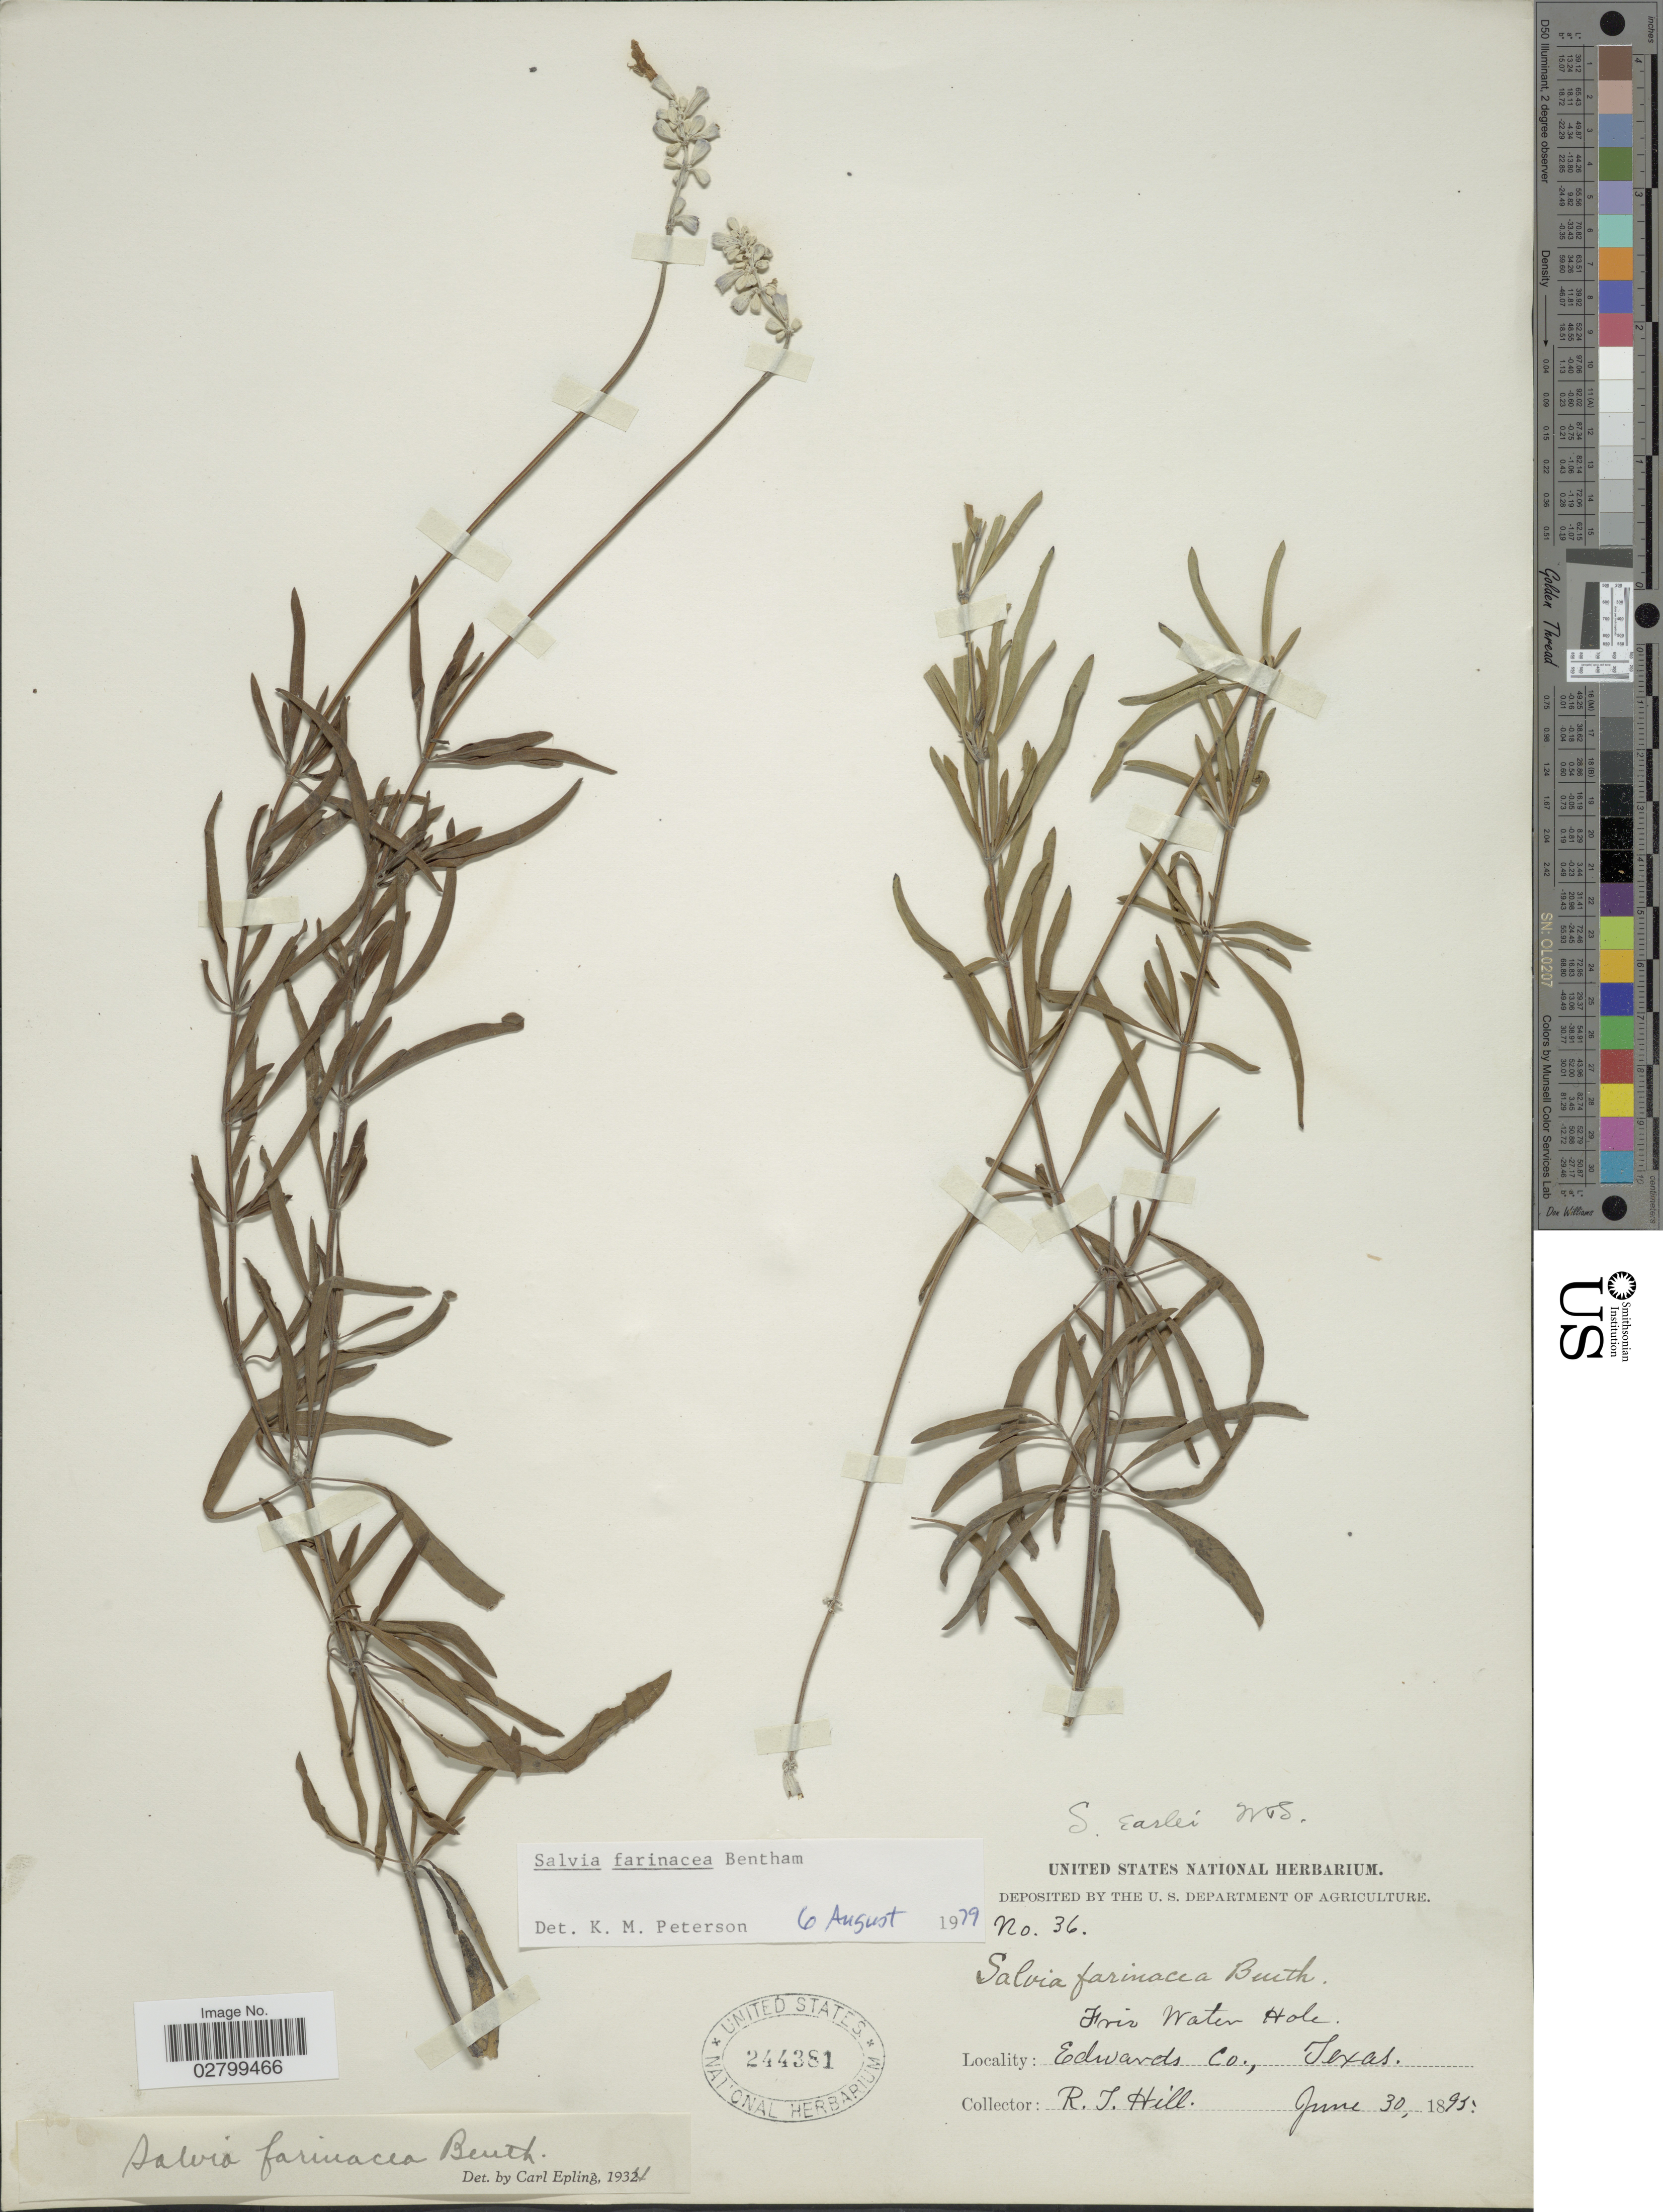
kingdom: Plantae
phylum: Tracheophyta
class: Magnoliopsida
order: Lamiales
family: Lamiaceae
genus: Salvia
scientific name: Salvia farinacea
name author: Benth.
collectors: R. J. Hill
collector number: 36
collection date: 1895-06-30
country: United States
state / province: Texas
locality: Edwards Co.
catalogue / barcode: US 244381